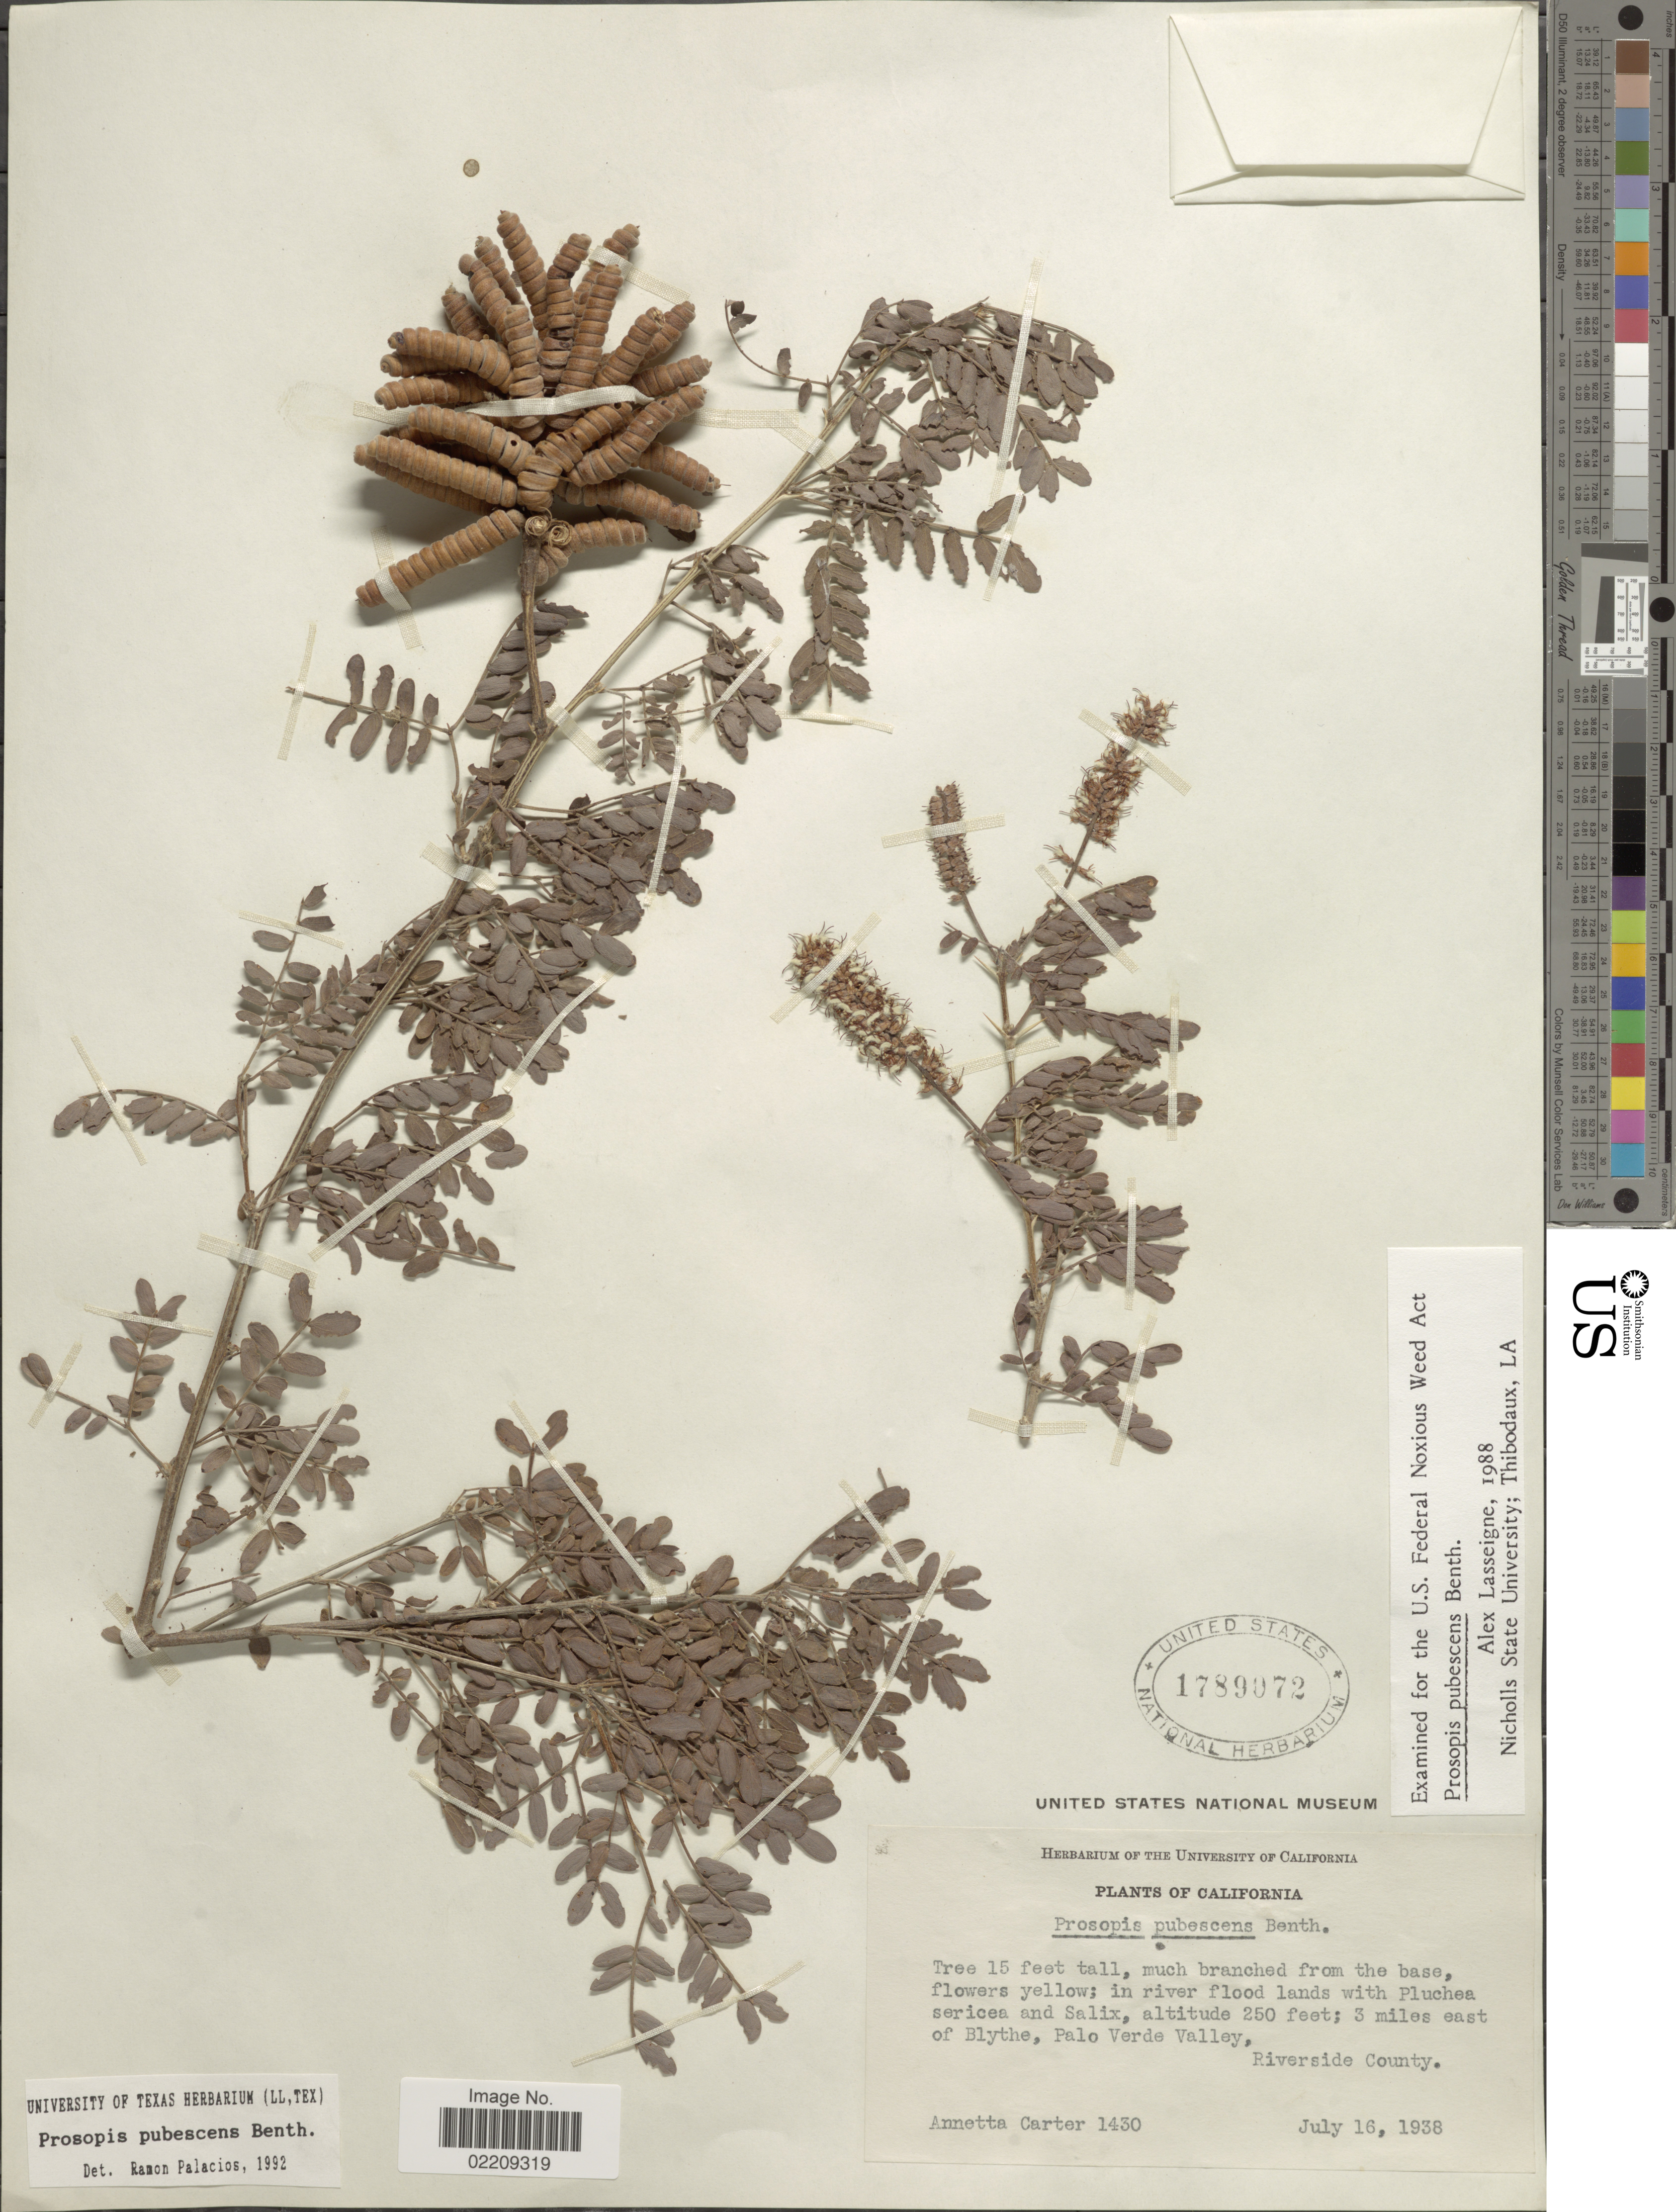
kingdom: Plantae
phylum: Tracheophyta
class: Magnoliopsida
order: Fabales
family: Fabaceae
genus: Strombocarpa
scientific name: Strombocarpa pubescens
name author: (Benth.) A. Gray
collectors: A. Carter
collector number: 1430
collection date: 1938-07-16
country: United States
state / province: California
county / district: Riverside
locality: In river floof lands; 3 miles east of Blythe, Palo Verde Valley, Riverside County.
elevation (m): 76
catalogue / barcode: US 1789072